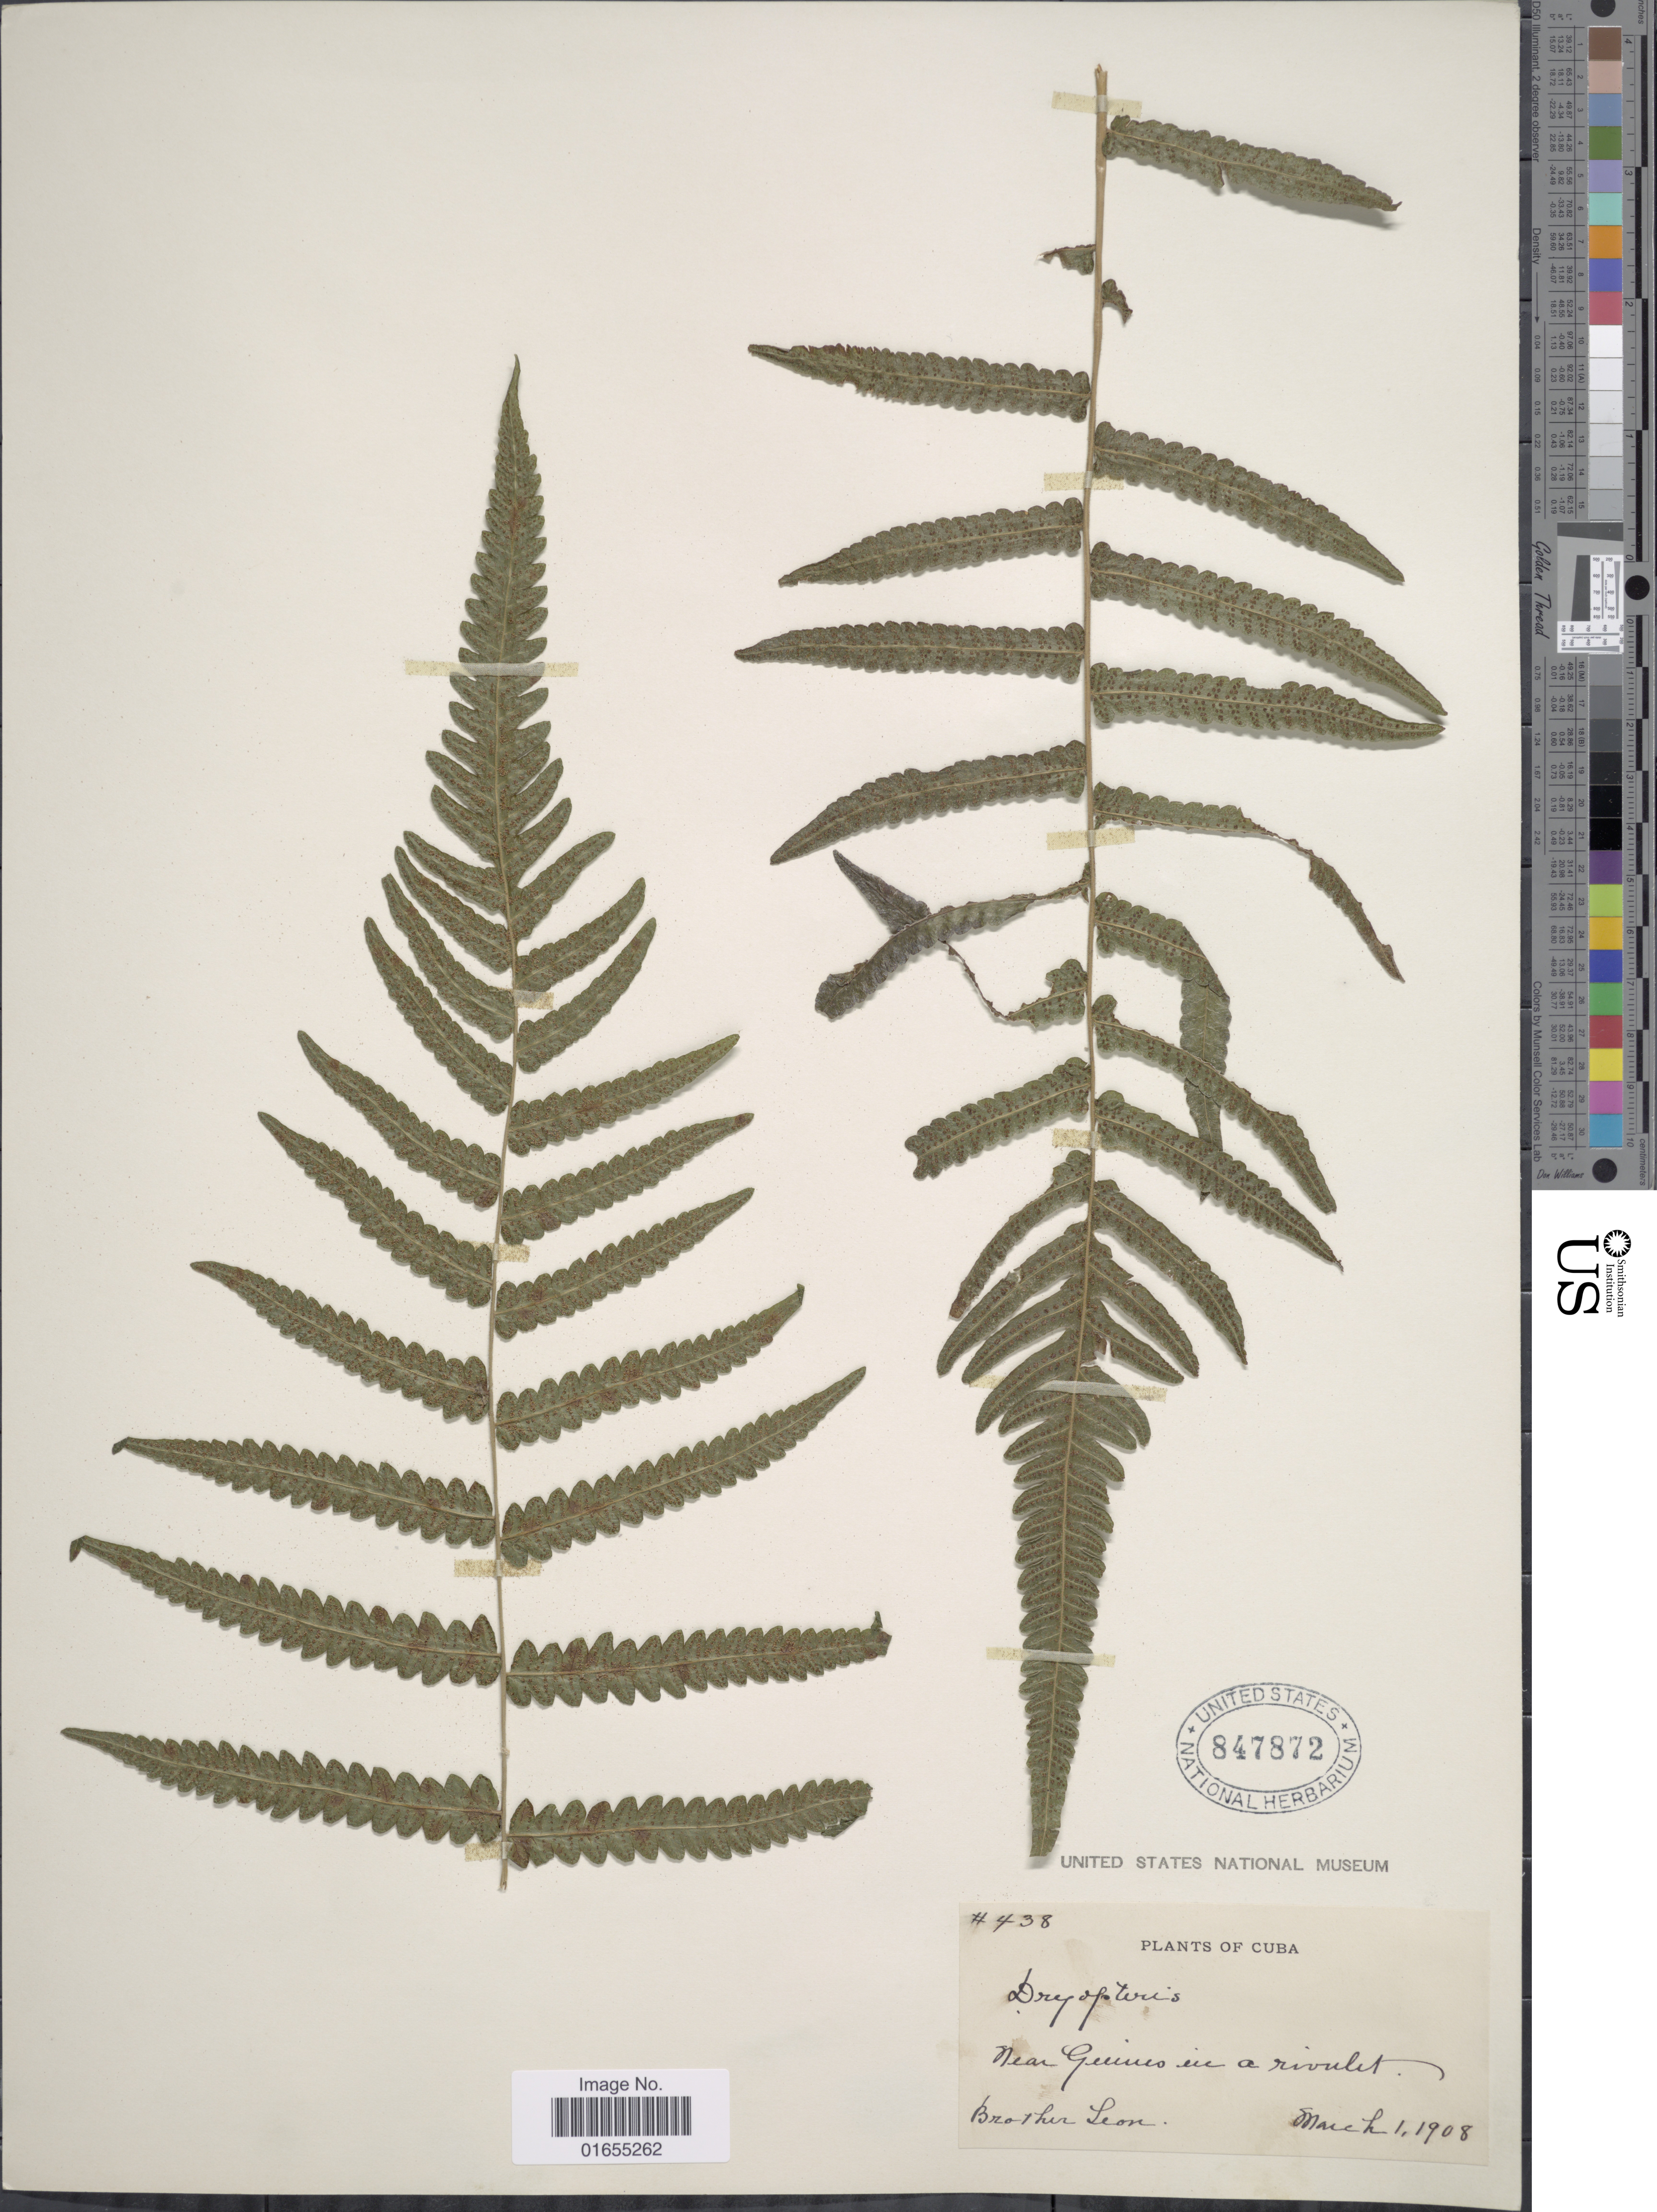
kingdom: Plantae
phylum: Tracheophyta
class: Polypodiopsida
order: Polypodiales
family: Thelypteridaceae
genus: Goniopteris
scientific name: Goniopteris venusta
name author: (Heward) Pic. Serm.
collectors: Bro. León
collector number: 438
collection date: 1908-03-01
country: Cuba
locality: Near Guines in a rivulet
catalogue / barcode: US 847872